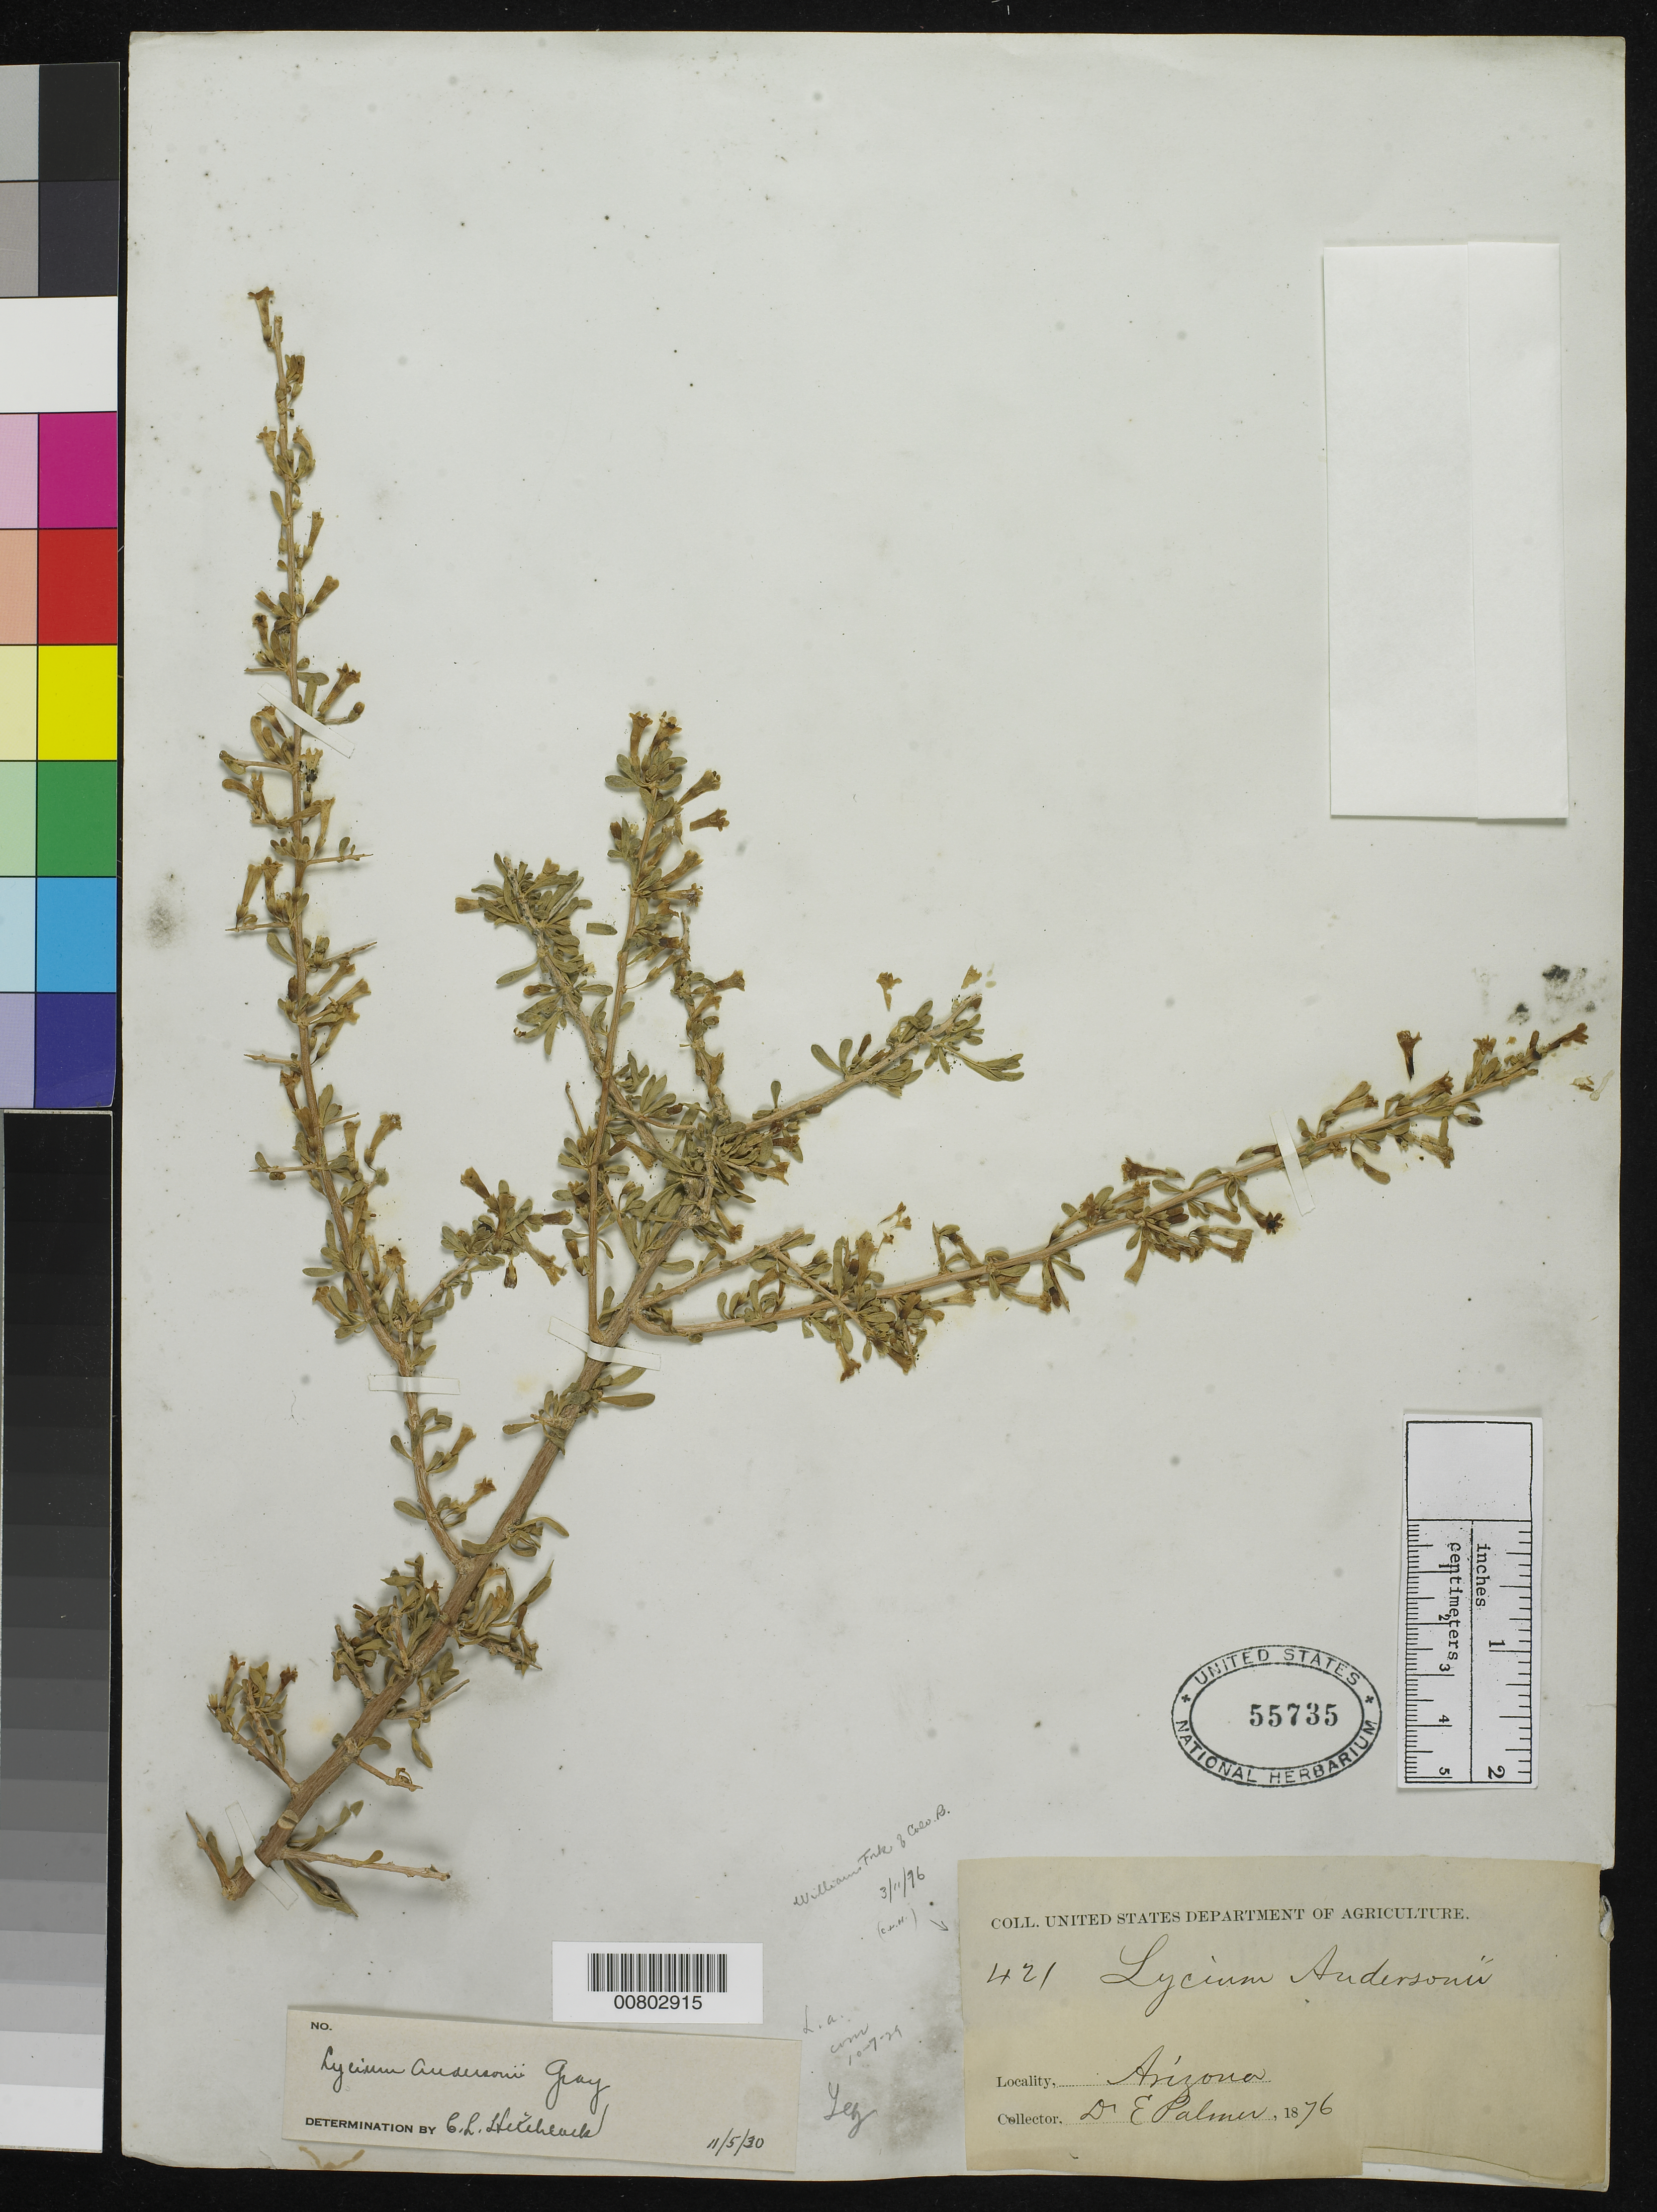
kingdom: Plantae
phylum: Tracheophyta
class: Magnoliopsida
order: Solanales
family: Solanaceae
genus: Lycium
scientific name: Lycium andersonii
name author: A. Gray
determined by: Hitchcock, Albert S.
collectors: E. Palmer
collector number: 421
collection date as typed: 1876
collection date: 1876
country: United States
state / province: Arizona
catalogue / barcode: US 55735